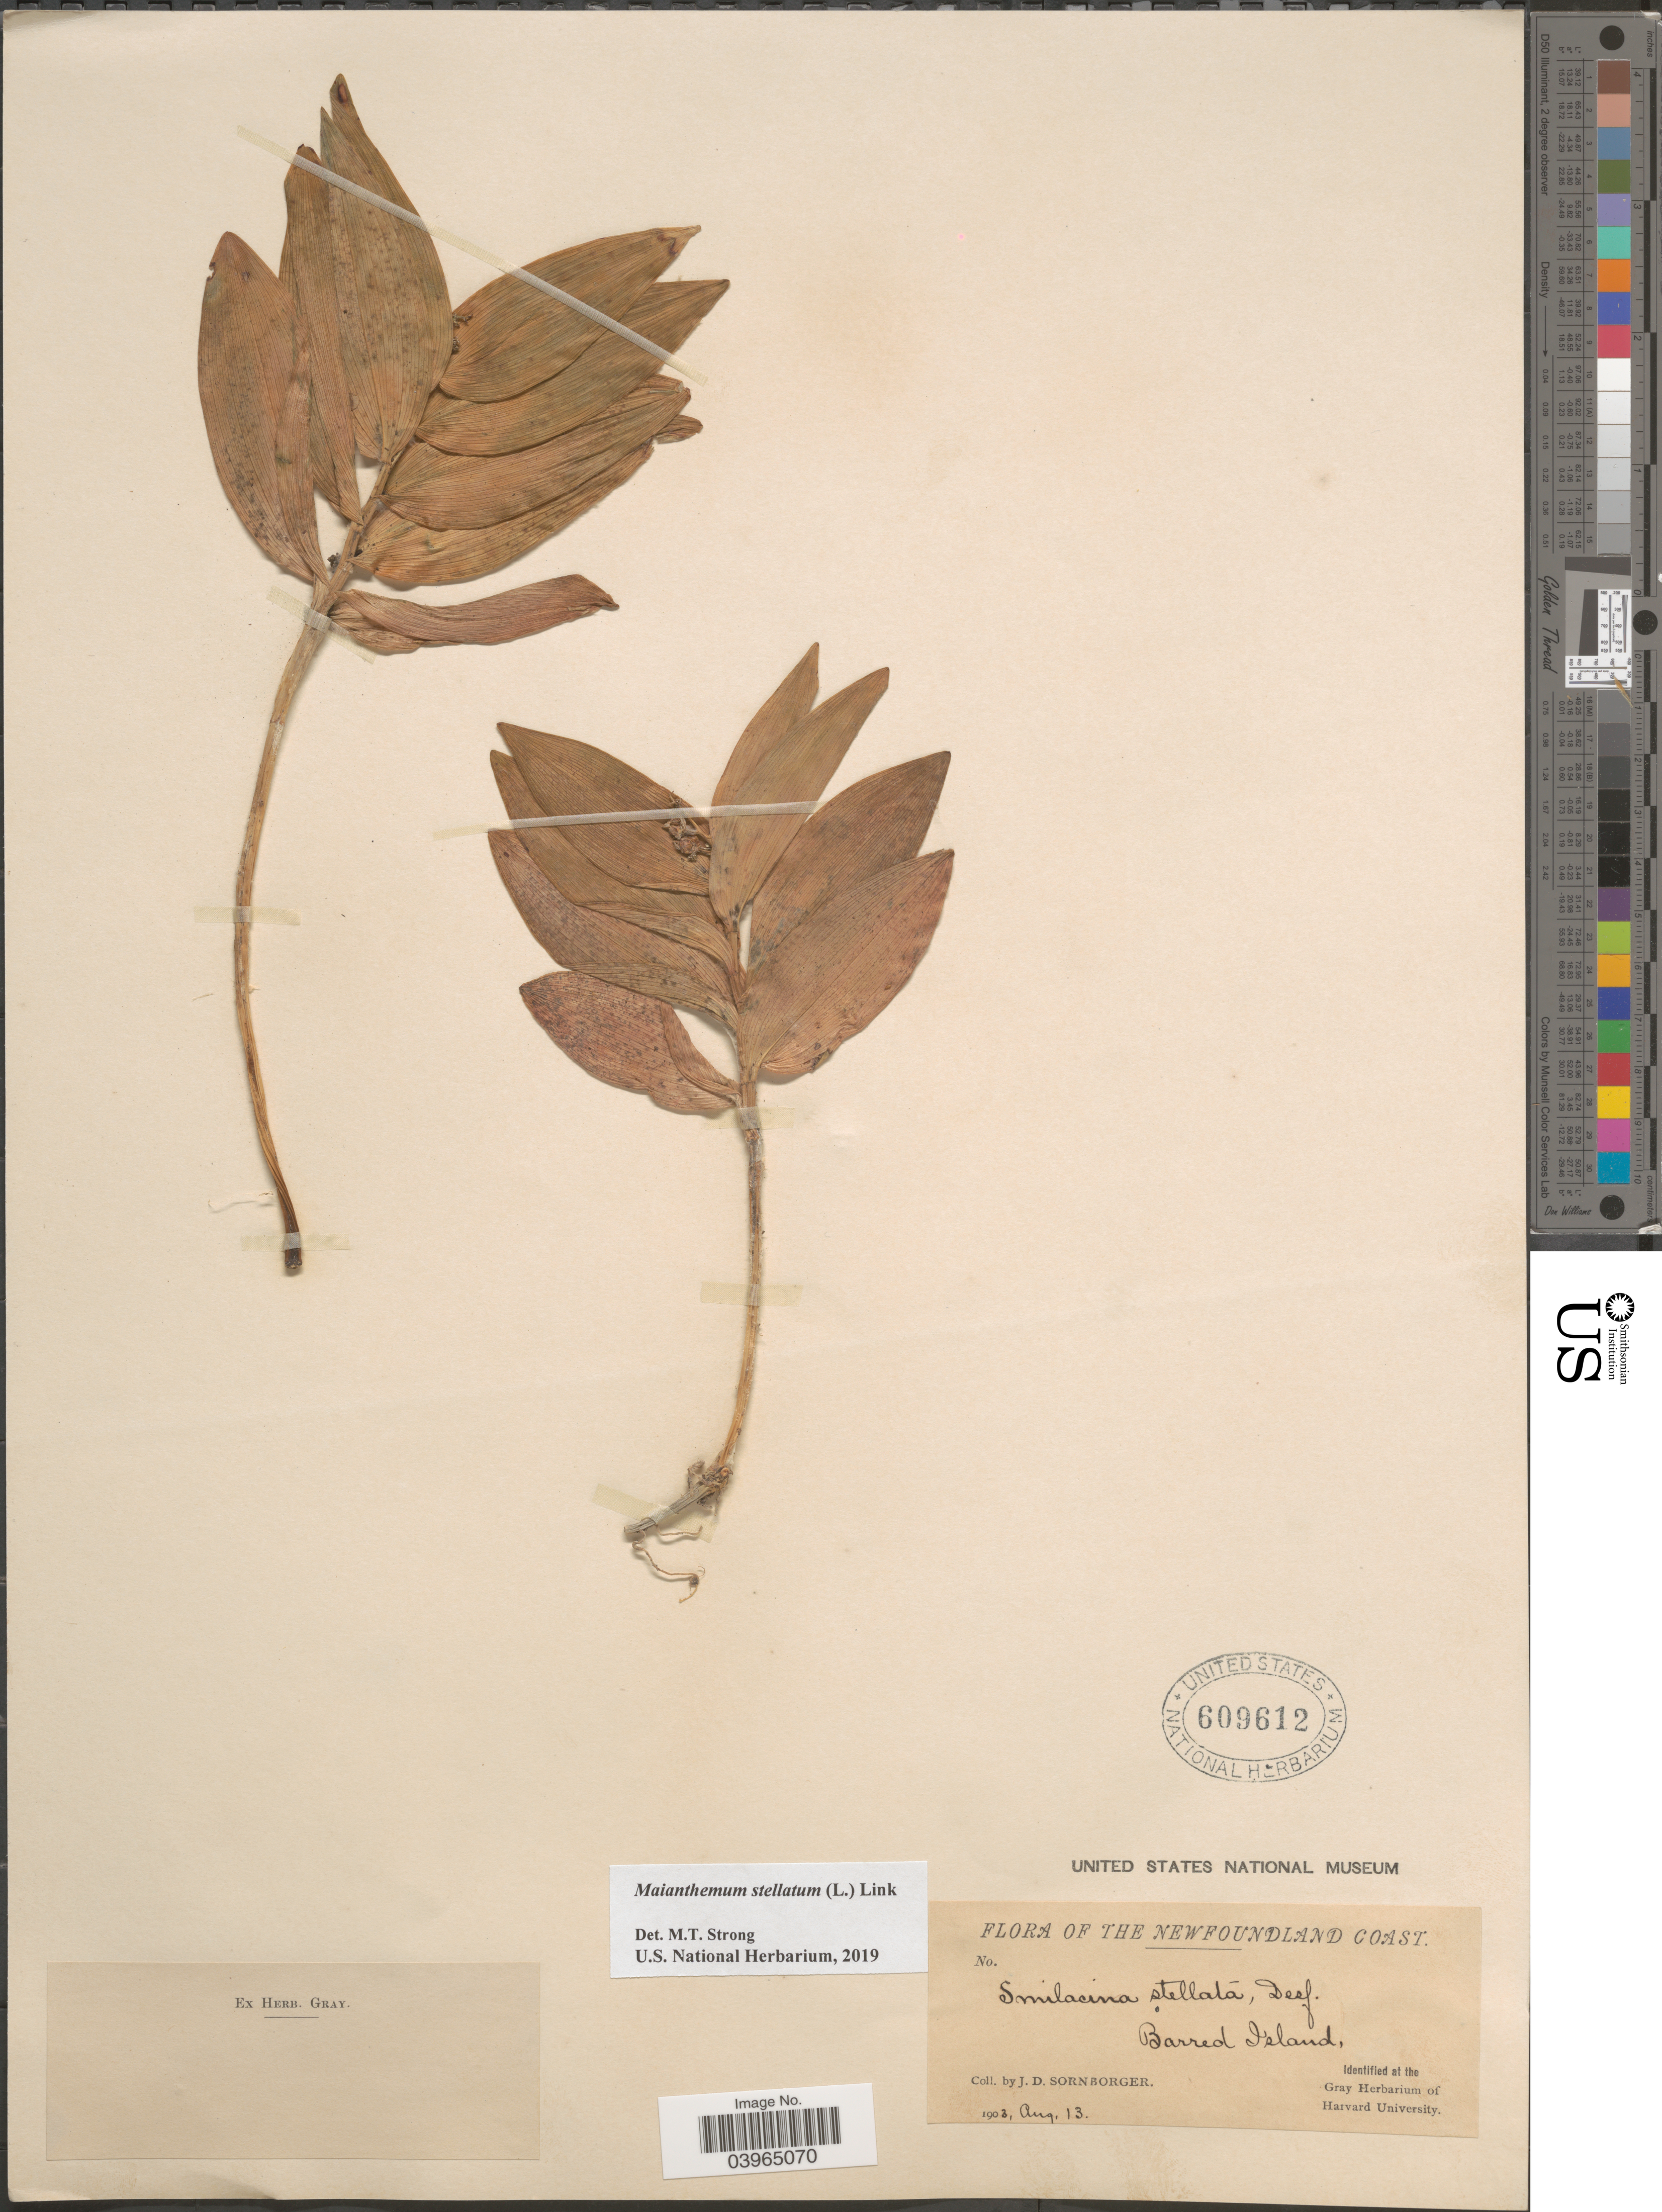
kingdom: Plantae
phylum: Tracheophyta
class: Liliopsida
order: Asparagales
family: Asparagaceae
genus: Maianthemum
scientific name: Maianthemum stellatum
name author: (L.) Link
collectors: J. Sornborger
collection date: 1903-08-13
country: Canada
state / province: Newfoundland and Labrador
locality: The Newfoundland Coast. Barred Island.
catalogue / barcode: US 609612